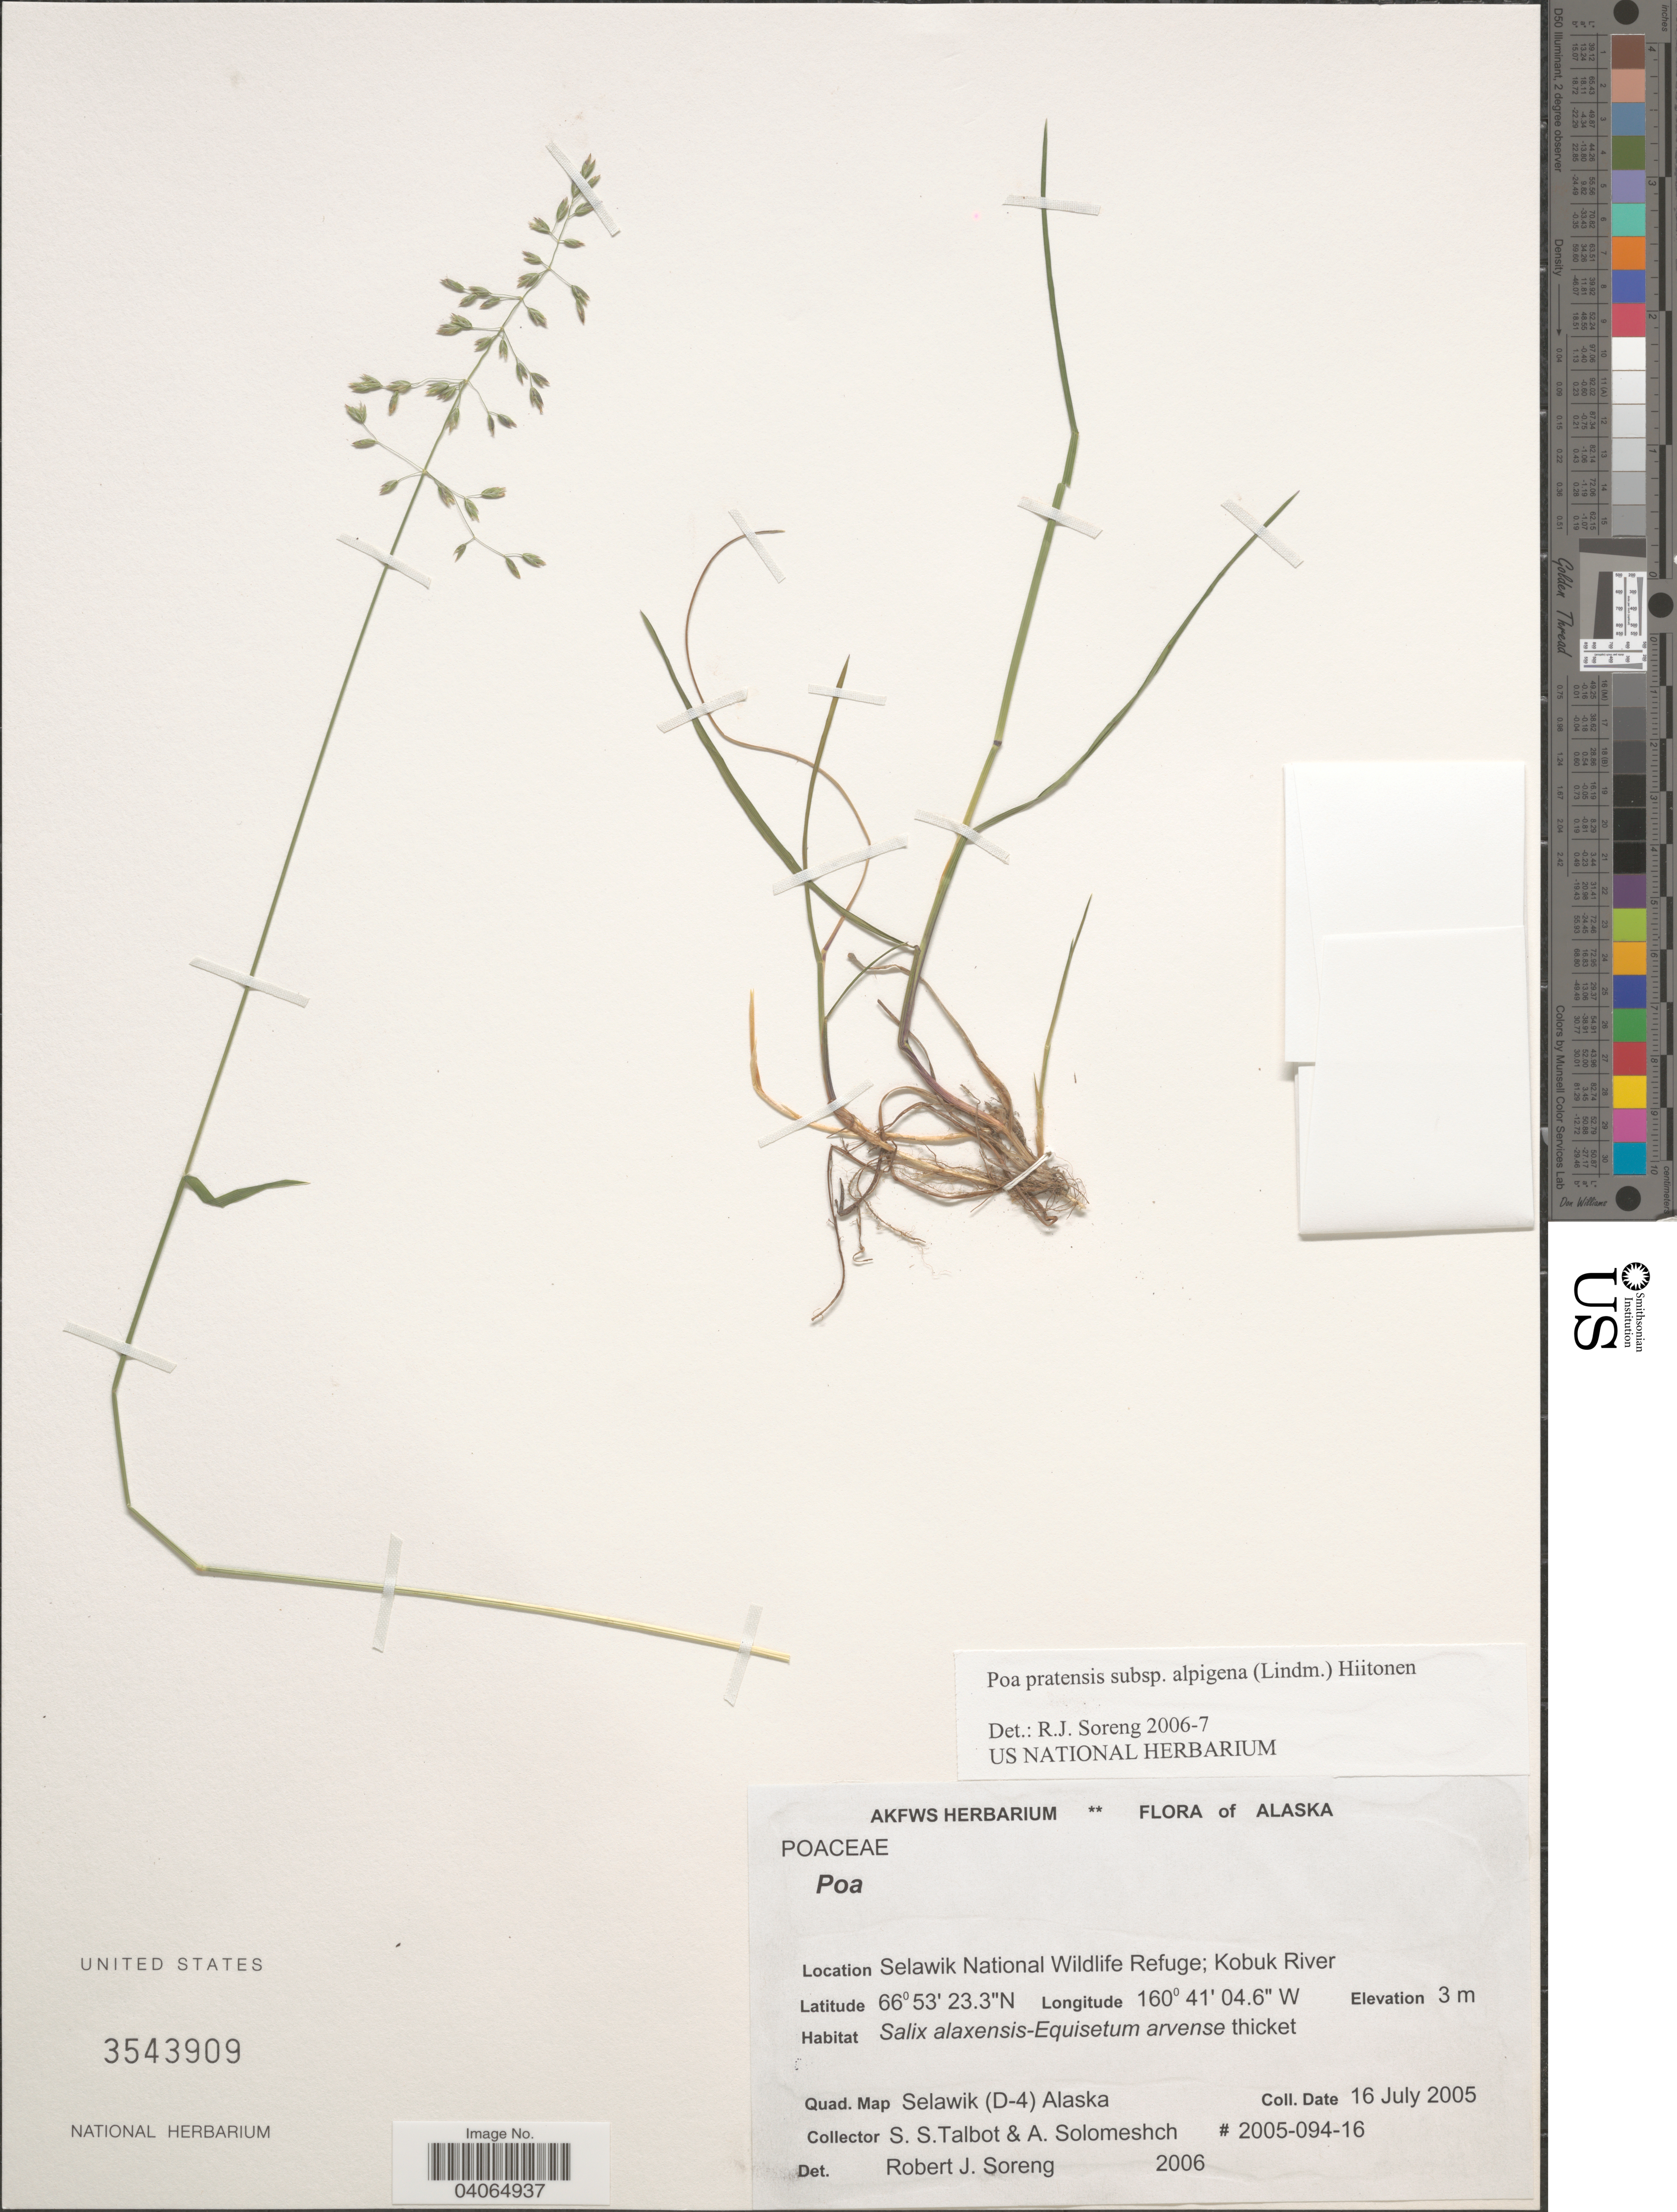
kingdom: Plantae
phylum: Tracheophyta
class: Liliopsida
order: Poales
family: Poaceae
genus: Poa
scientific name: Poa pratensis subsp. alpigena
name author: (Lindm.) Hiitonen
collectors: S. S. Talbot & A. Solomeshch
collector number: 2005-094-16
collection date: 2005-07-16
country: United States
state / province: Alaska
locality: Selawik National Wildlife Refuge; Kobuk River. Quad. Map Selawik (D-4).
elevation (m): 3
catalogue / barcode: US 3543909